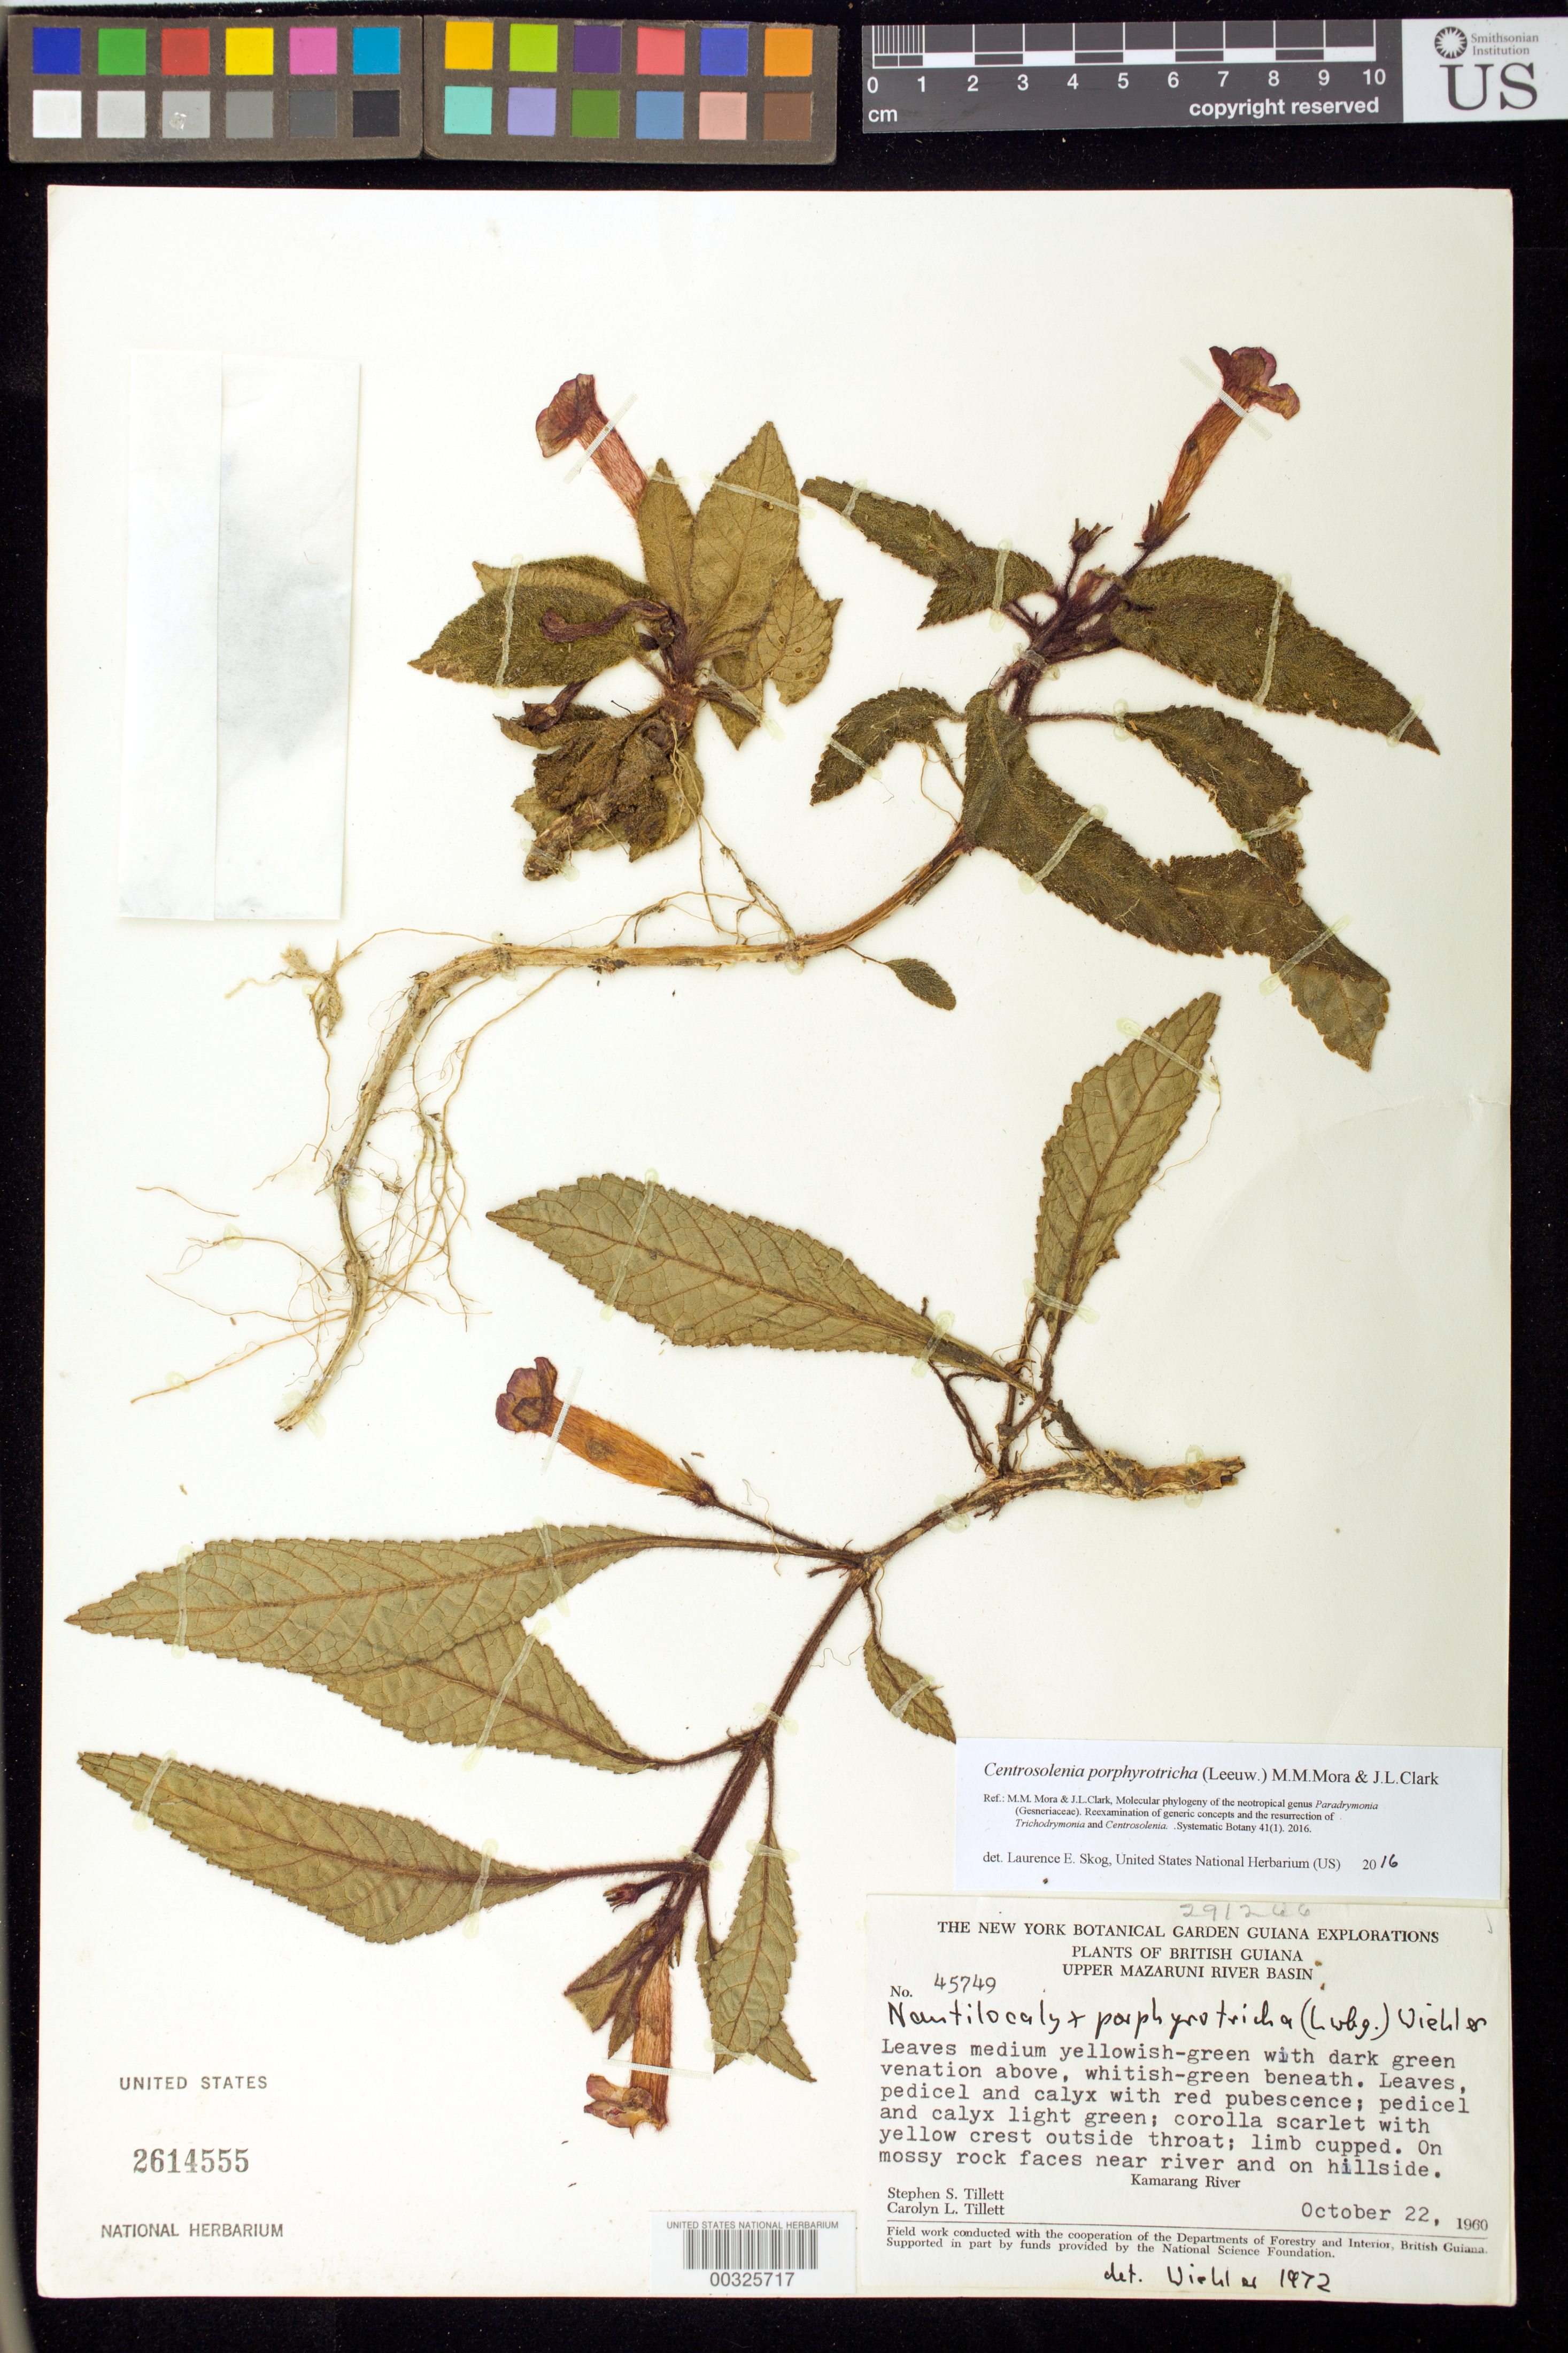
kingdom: Plantae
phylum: Tracheophyta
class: Magnoliopsida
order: Lamiales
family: Gesneriaceae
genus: Centrosolenia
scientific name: Centrosolenia porphyrotricha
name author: (Leeuw.) M.M. Mora & J.L. Clark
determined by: Skog, Laurence E.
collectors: S. S. Tillett & C. L. Tillett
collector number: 45749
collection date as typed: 22 Oct 1960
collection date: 1960-10-22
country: Guyana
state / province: Cuyuni-Mazaruni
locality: Upper Mazaruni River basin, Kamarang River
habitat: On mossy rock faces near river and on hillside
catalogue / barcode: US 2614555